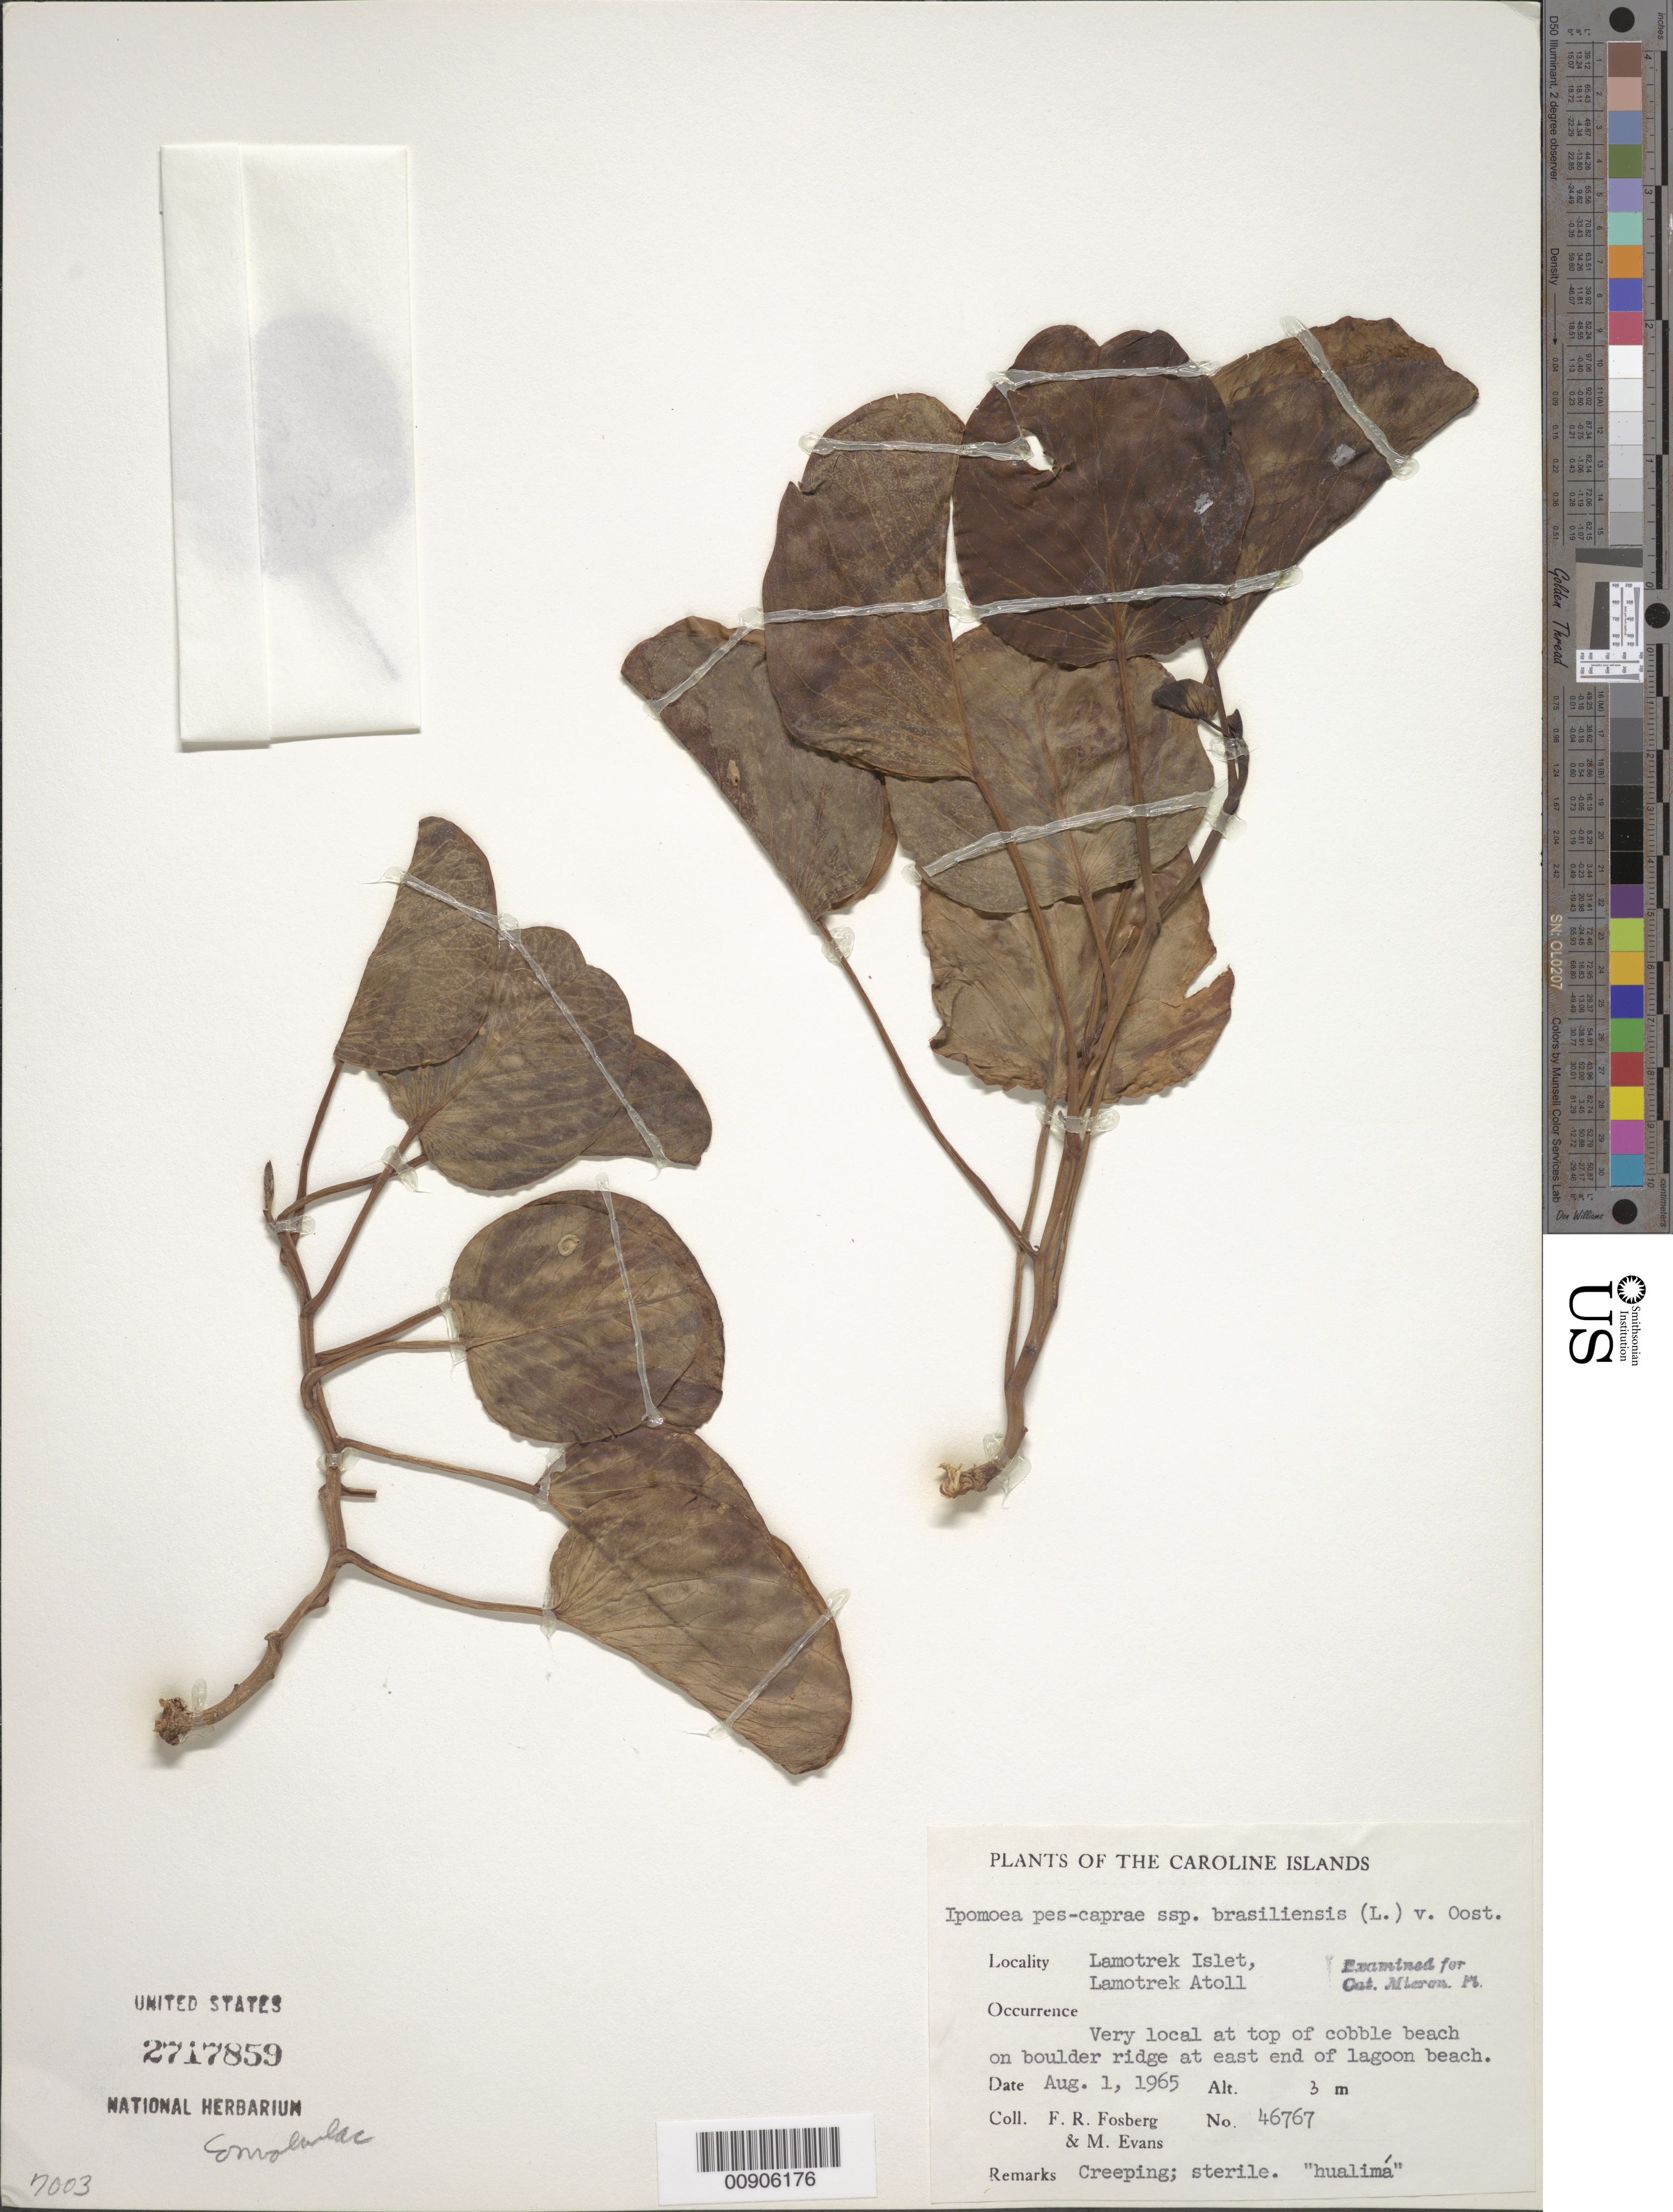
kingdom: Plantae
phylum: Tracheophyta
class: Magnoliopsida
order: Solanales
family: Convolvulaceae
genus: Ipomoea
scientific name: Ipomoea pes-caprae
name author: (L.) R. Br.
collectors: F. R. Fosberg & M. Evans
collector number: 46767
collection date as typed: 01 Aug 1965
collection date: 1965-08-01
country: Micronesia, Federated States of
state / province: Yap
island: Lamotrek Atoll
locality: Lamotrek Islet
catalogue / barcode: US 2717859